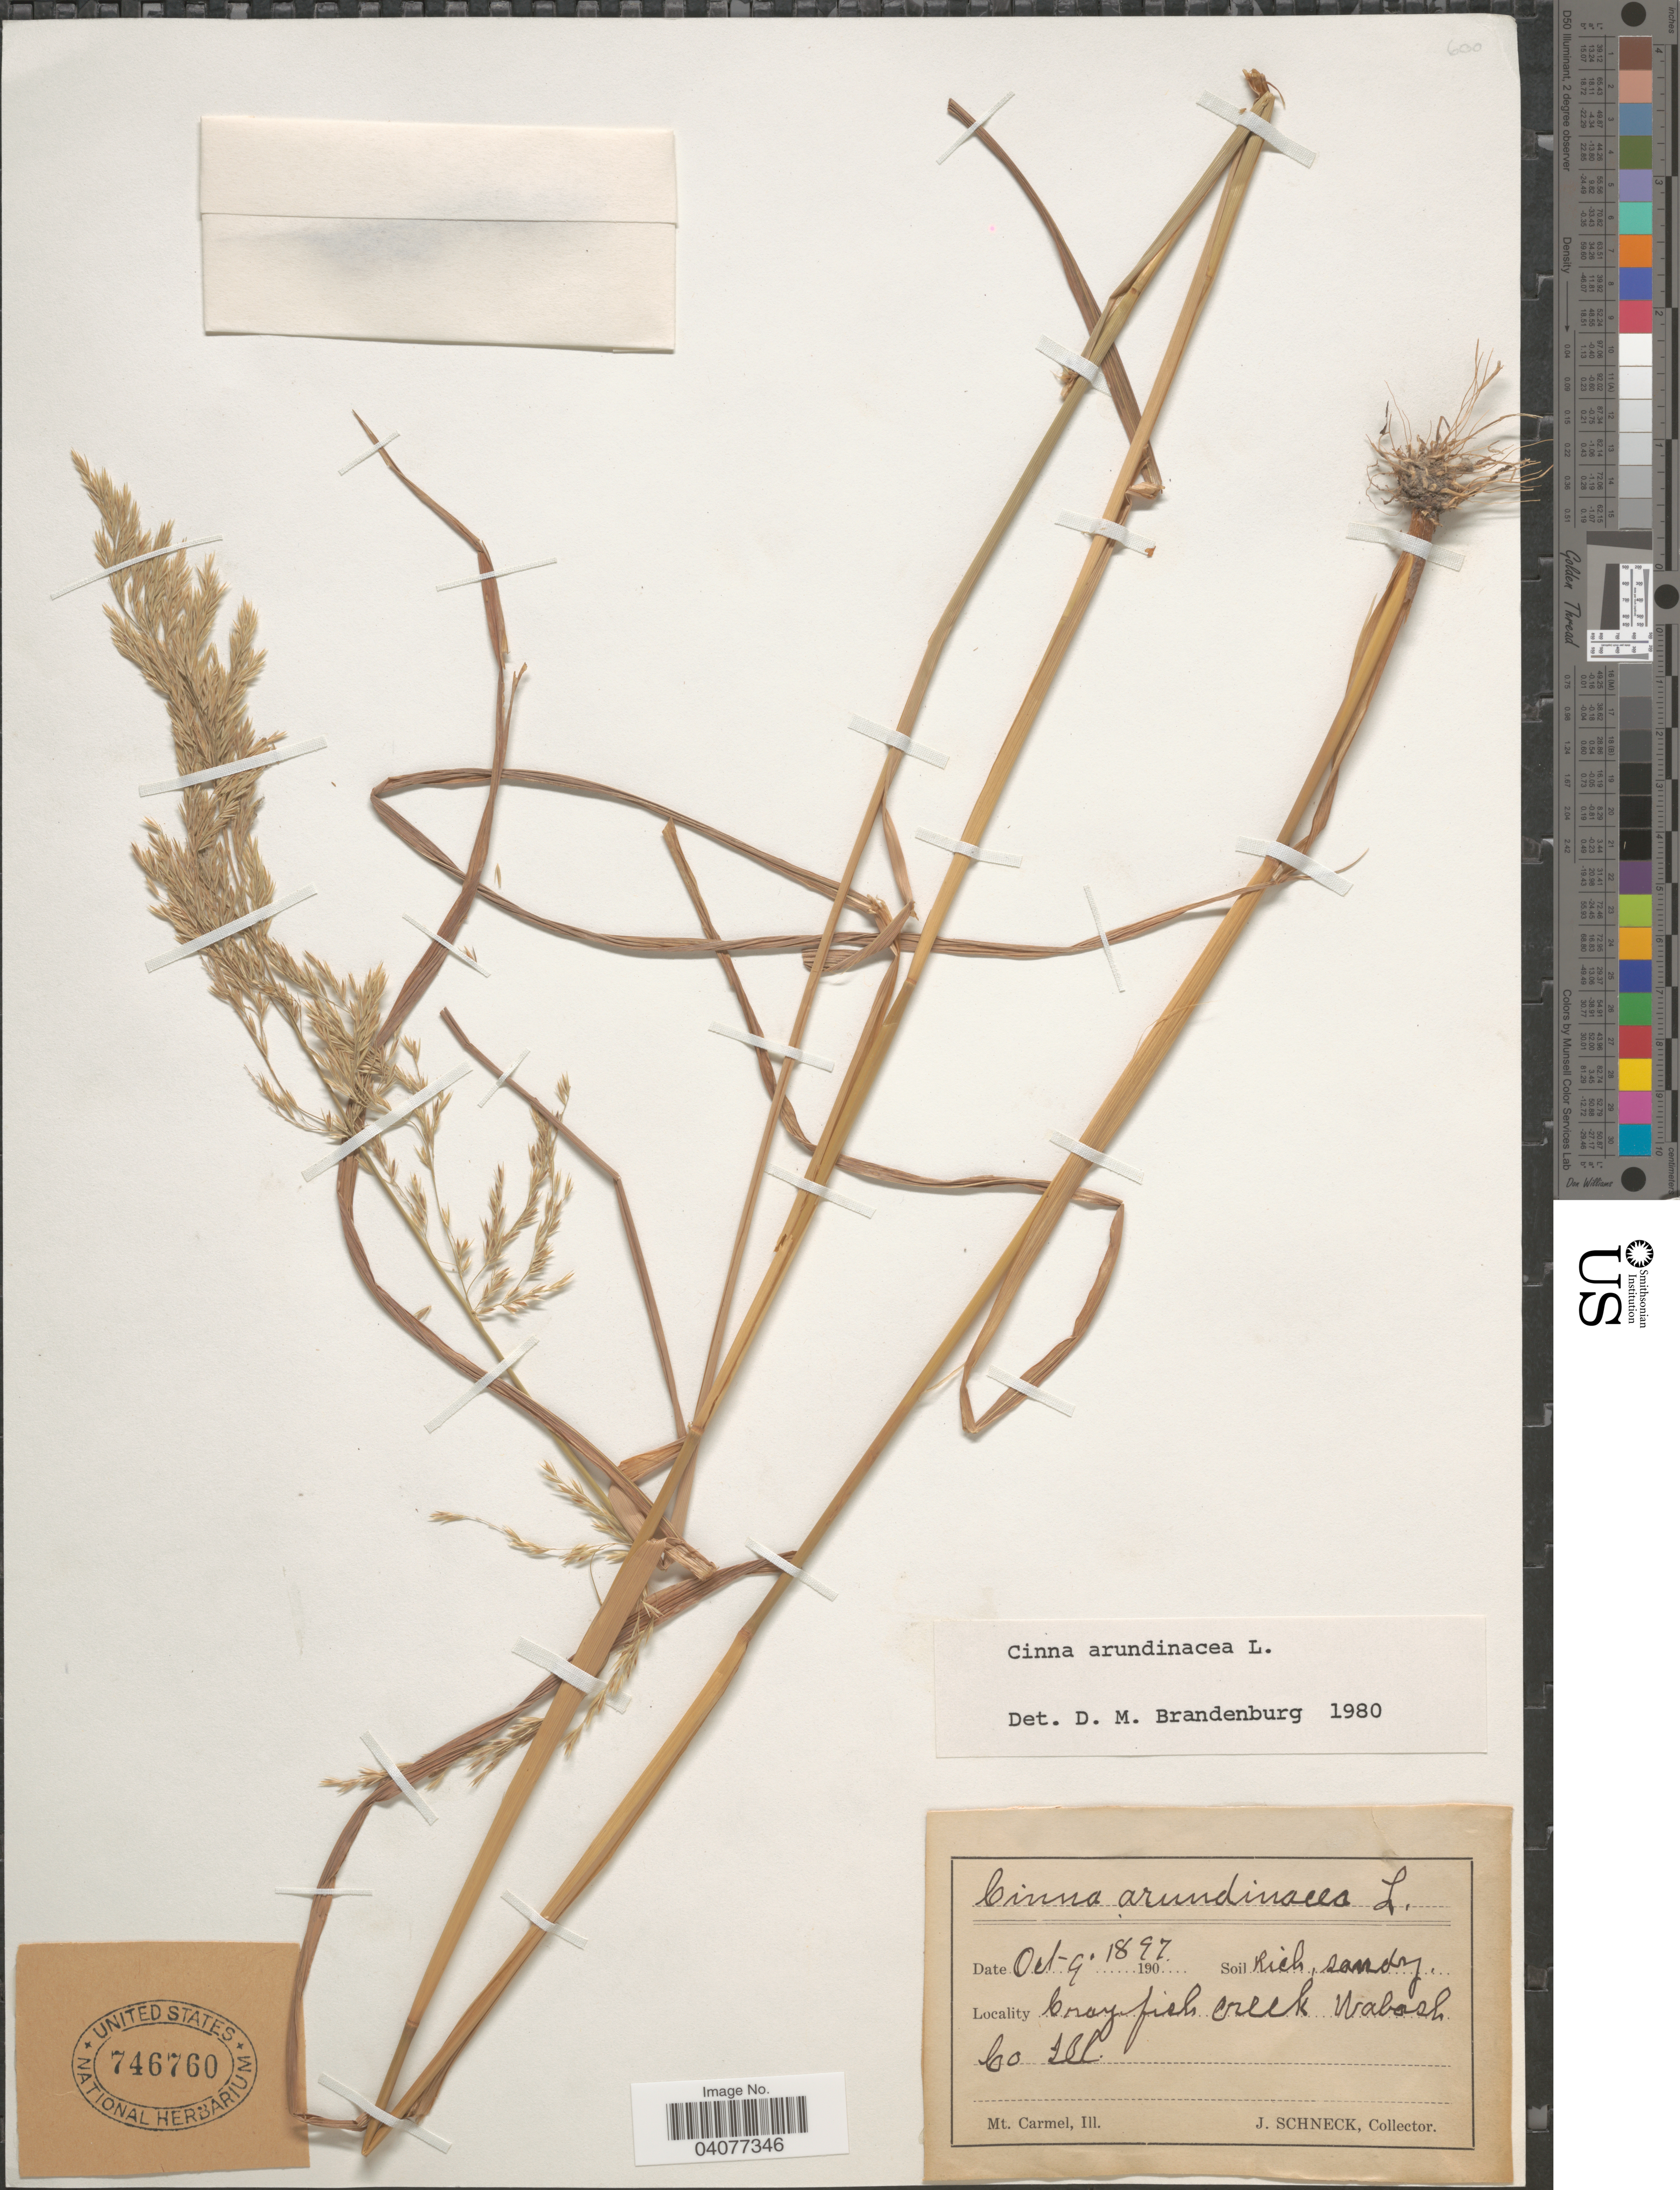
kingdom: Plantae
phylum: Tracheophyta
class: Liliopsida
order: Poales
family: Poaceae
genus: Cinna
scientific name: Cinna arundinacea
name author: L.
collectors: J. Schneck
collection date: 1897-10-09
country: United States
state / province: Illinois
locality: Crayfish creek Wabash Co. Mt. Carmel.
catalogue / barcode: US 746760